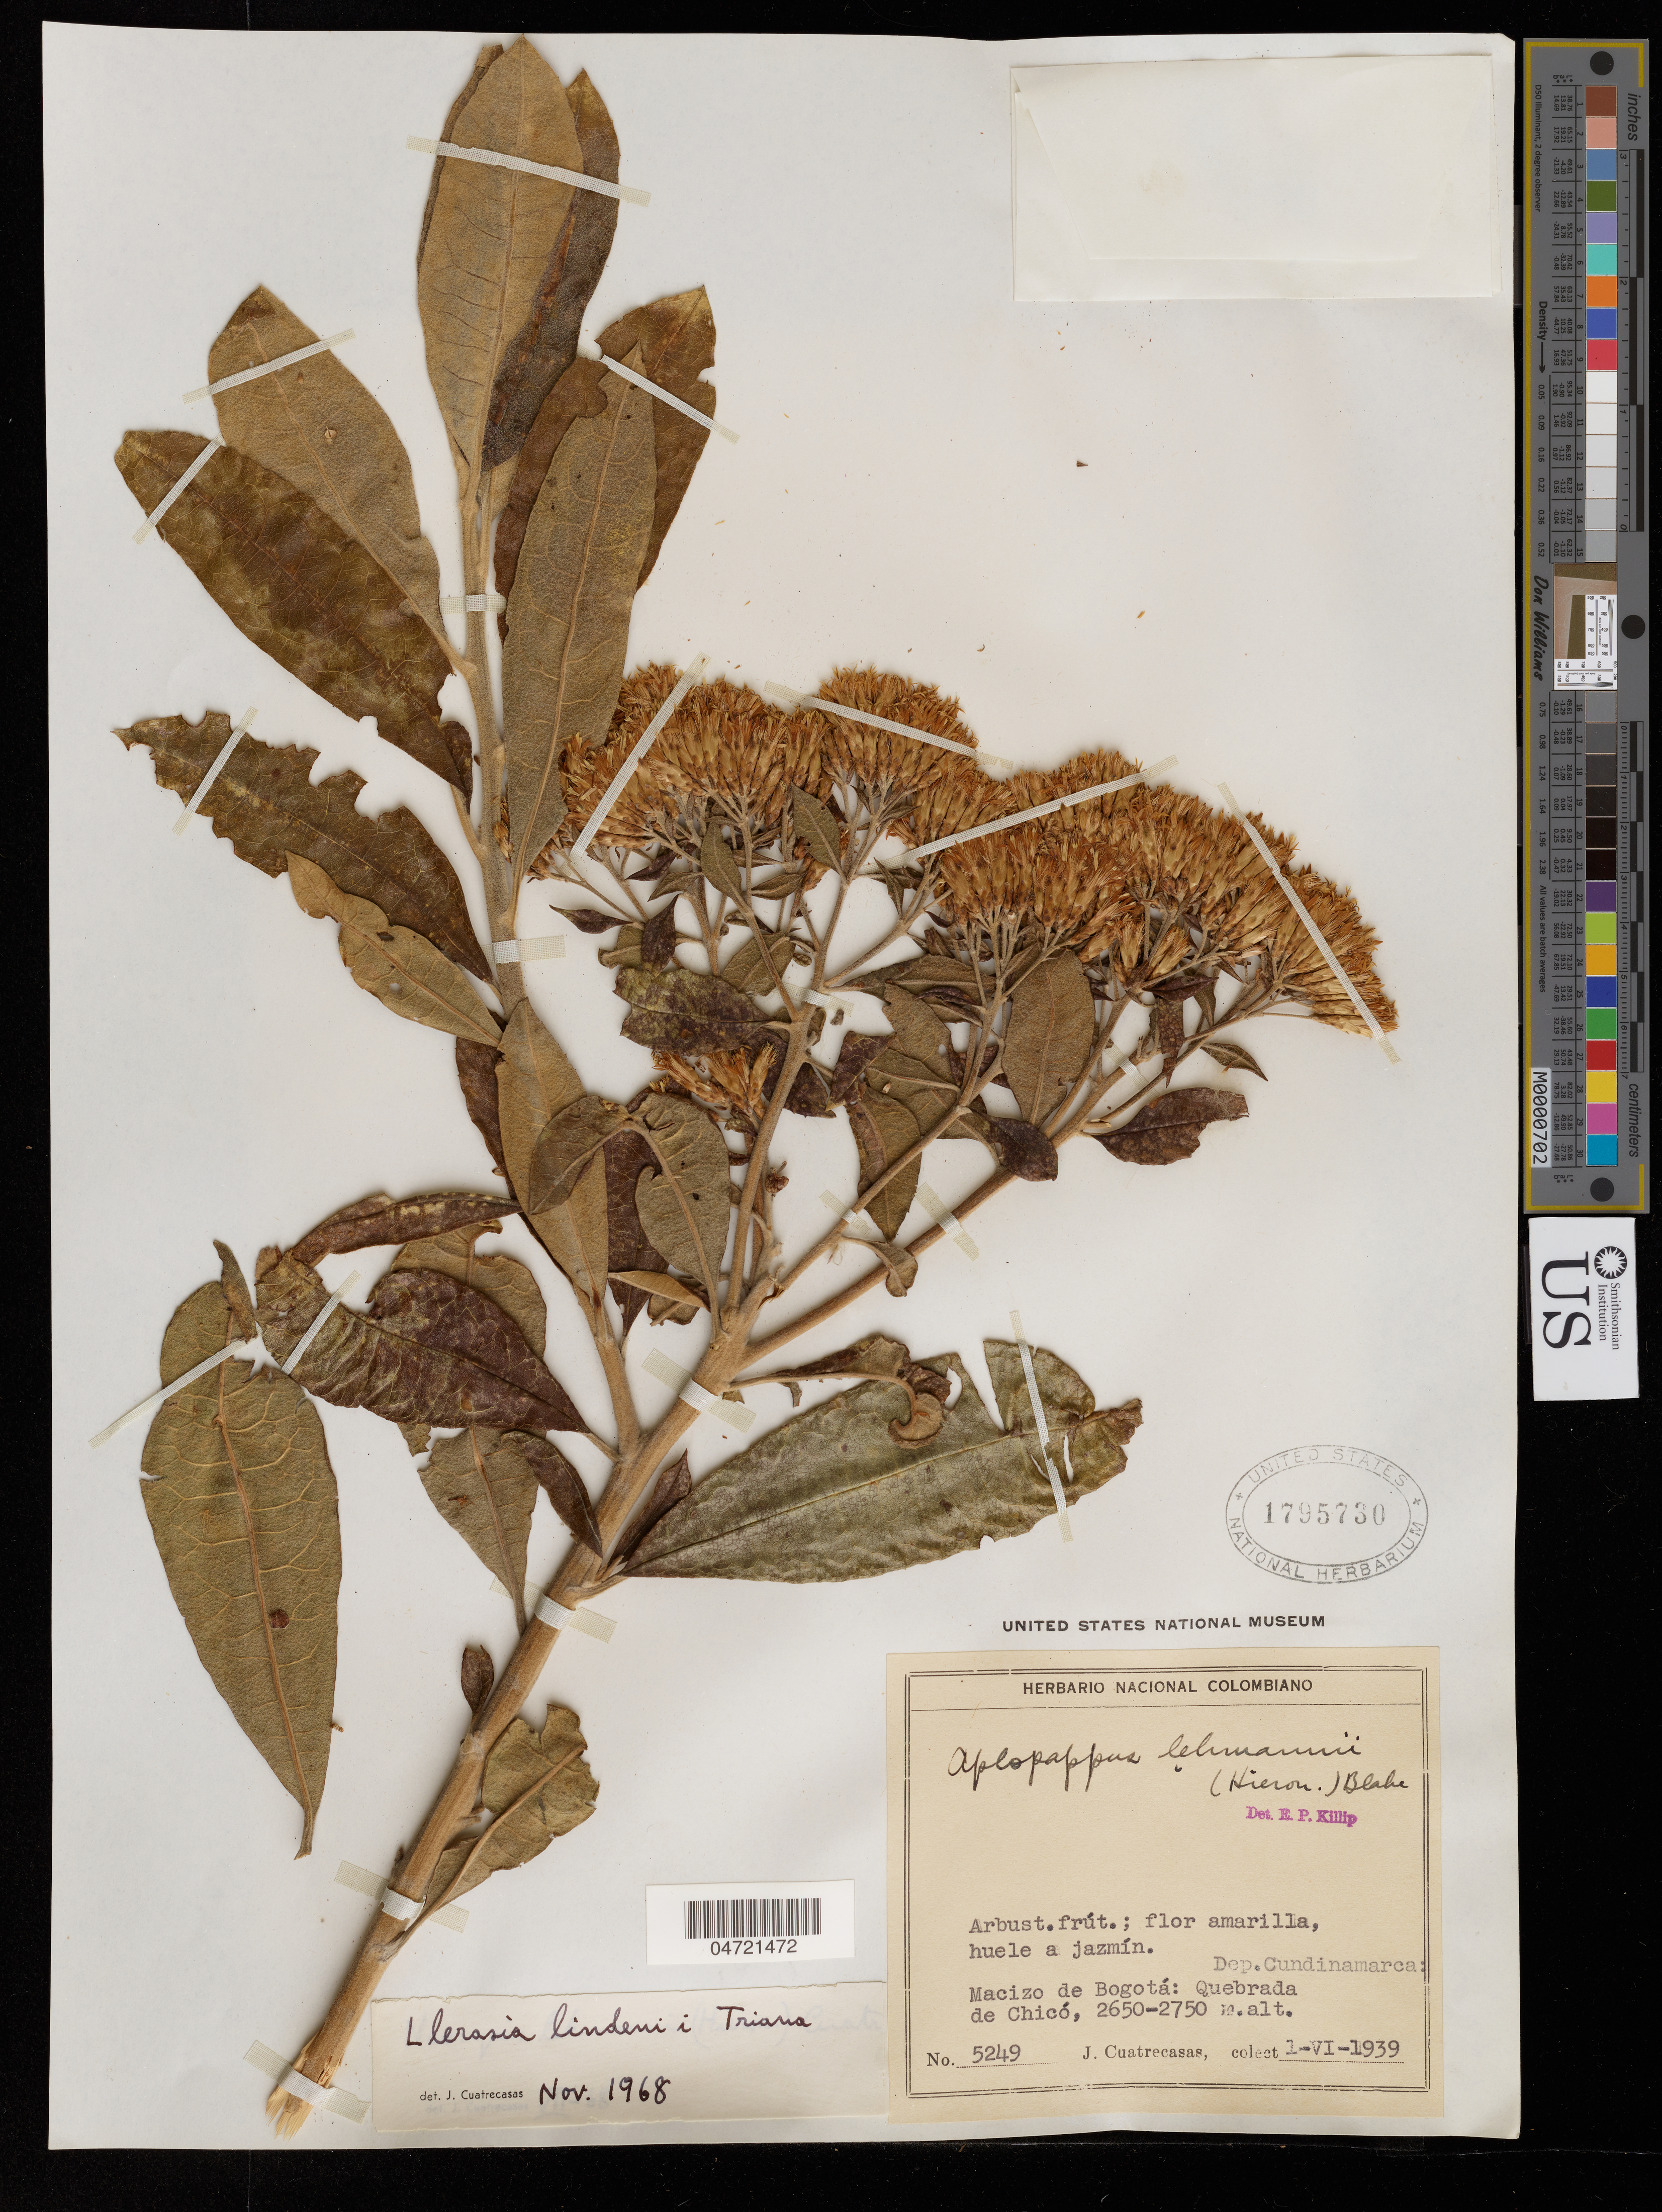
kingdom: Plantae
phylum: Tracheophyta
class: Magnoliopsida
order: Asterales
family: Asteraceae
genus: Llerasia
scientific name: Llerasia lindenii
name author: Triana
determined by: Cuatrecasas, J.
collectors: J. Cuatrecasas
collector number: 5249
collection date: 1939-06-01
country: Colombia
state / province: Cundinamarca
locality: Macizo de Bogotá: Quebrada de Chicó.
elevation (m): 2650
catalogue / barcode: US 1795730